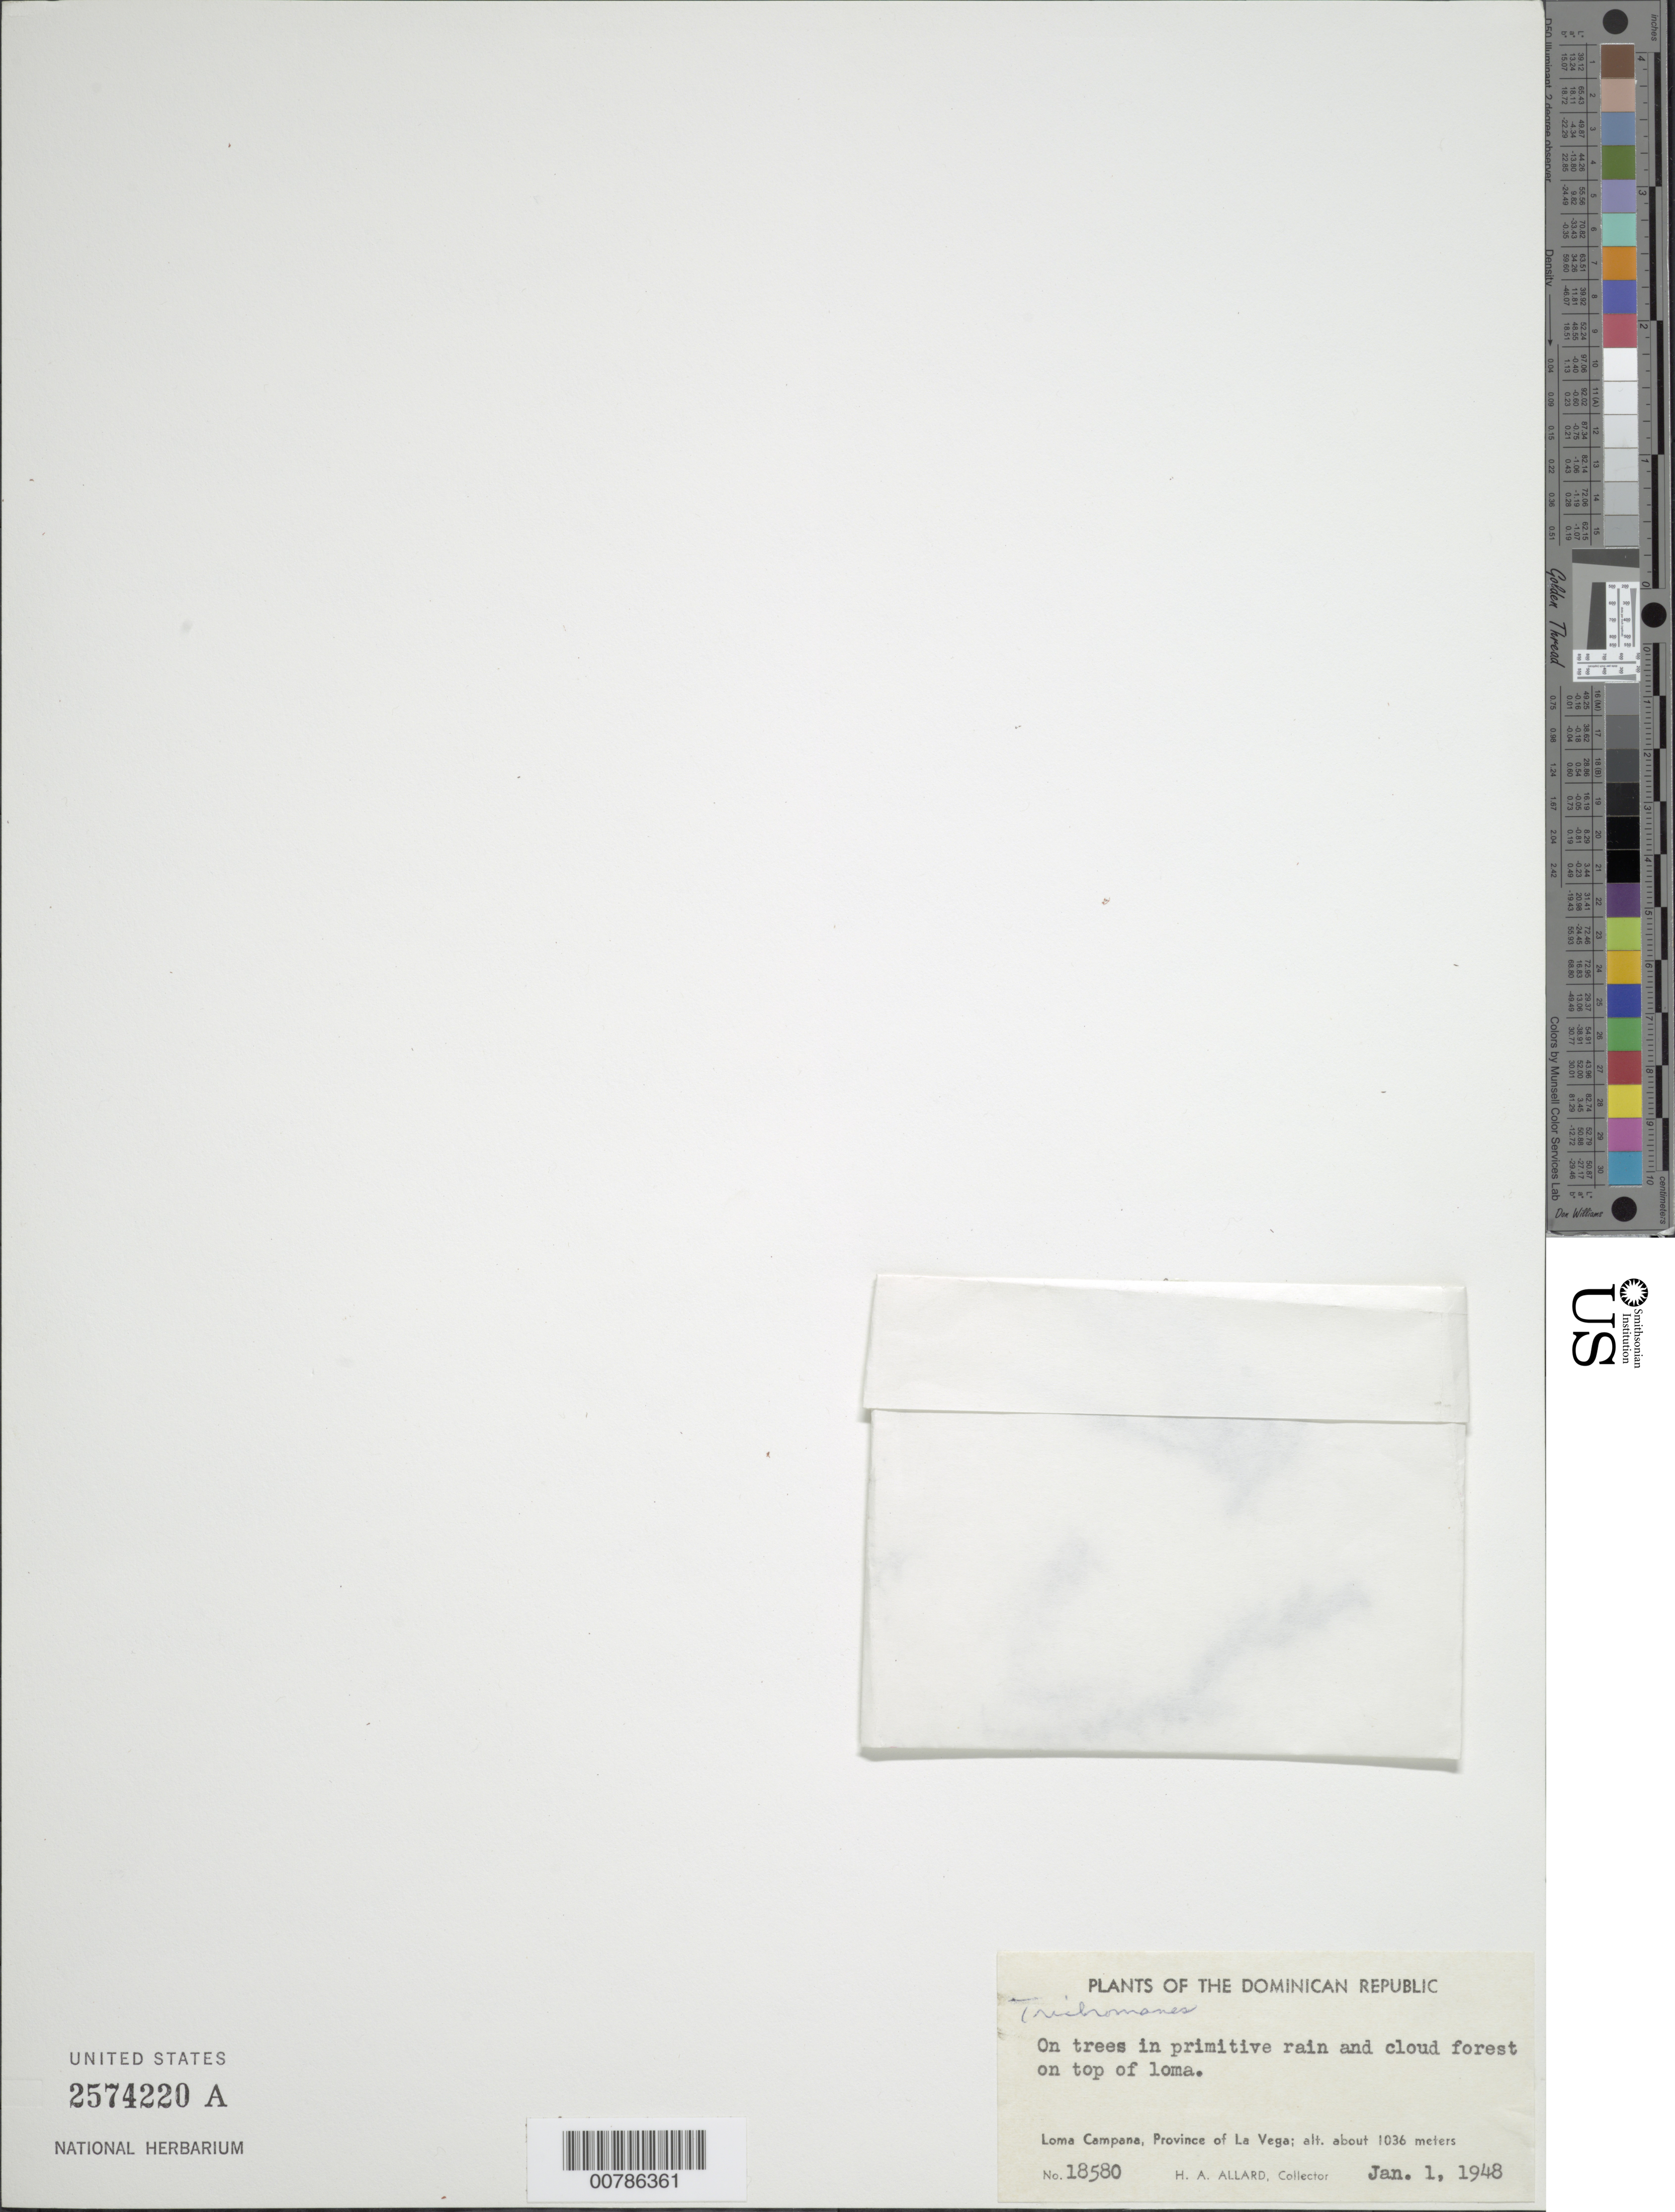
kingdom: Plantae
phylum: Tracheophyta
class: Polypodiopsida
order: Hymenophyllales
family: Hymenophyllaceae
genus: Trichomanes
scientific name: Trichomanes sp.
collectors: H. A. Allard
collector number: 18580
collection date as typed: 01 Jan 1948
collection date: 1948-01-01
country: Dominican Republic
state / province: La Vega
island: Hispaniola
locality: Loma Campana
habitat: On trees in primitive rain and cloud forest on top of loma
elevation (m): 1036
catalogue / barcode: US 2574220A